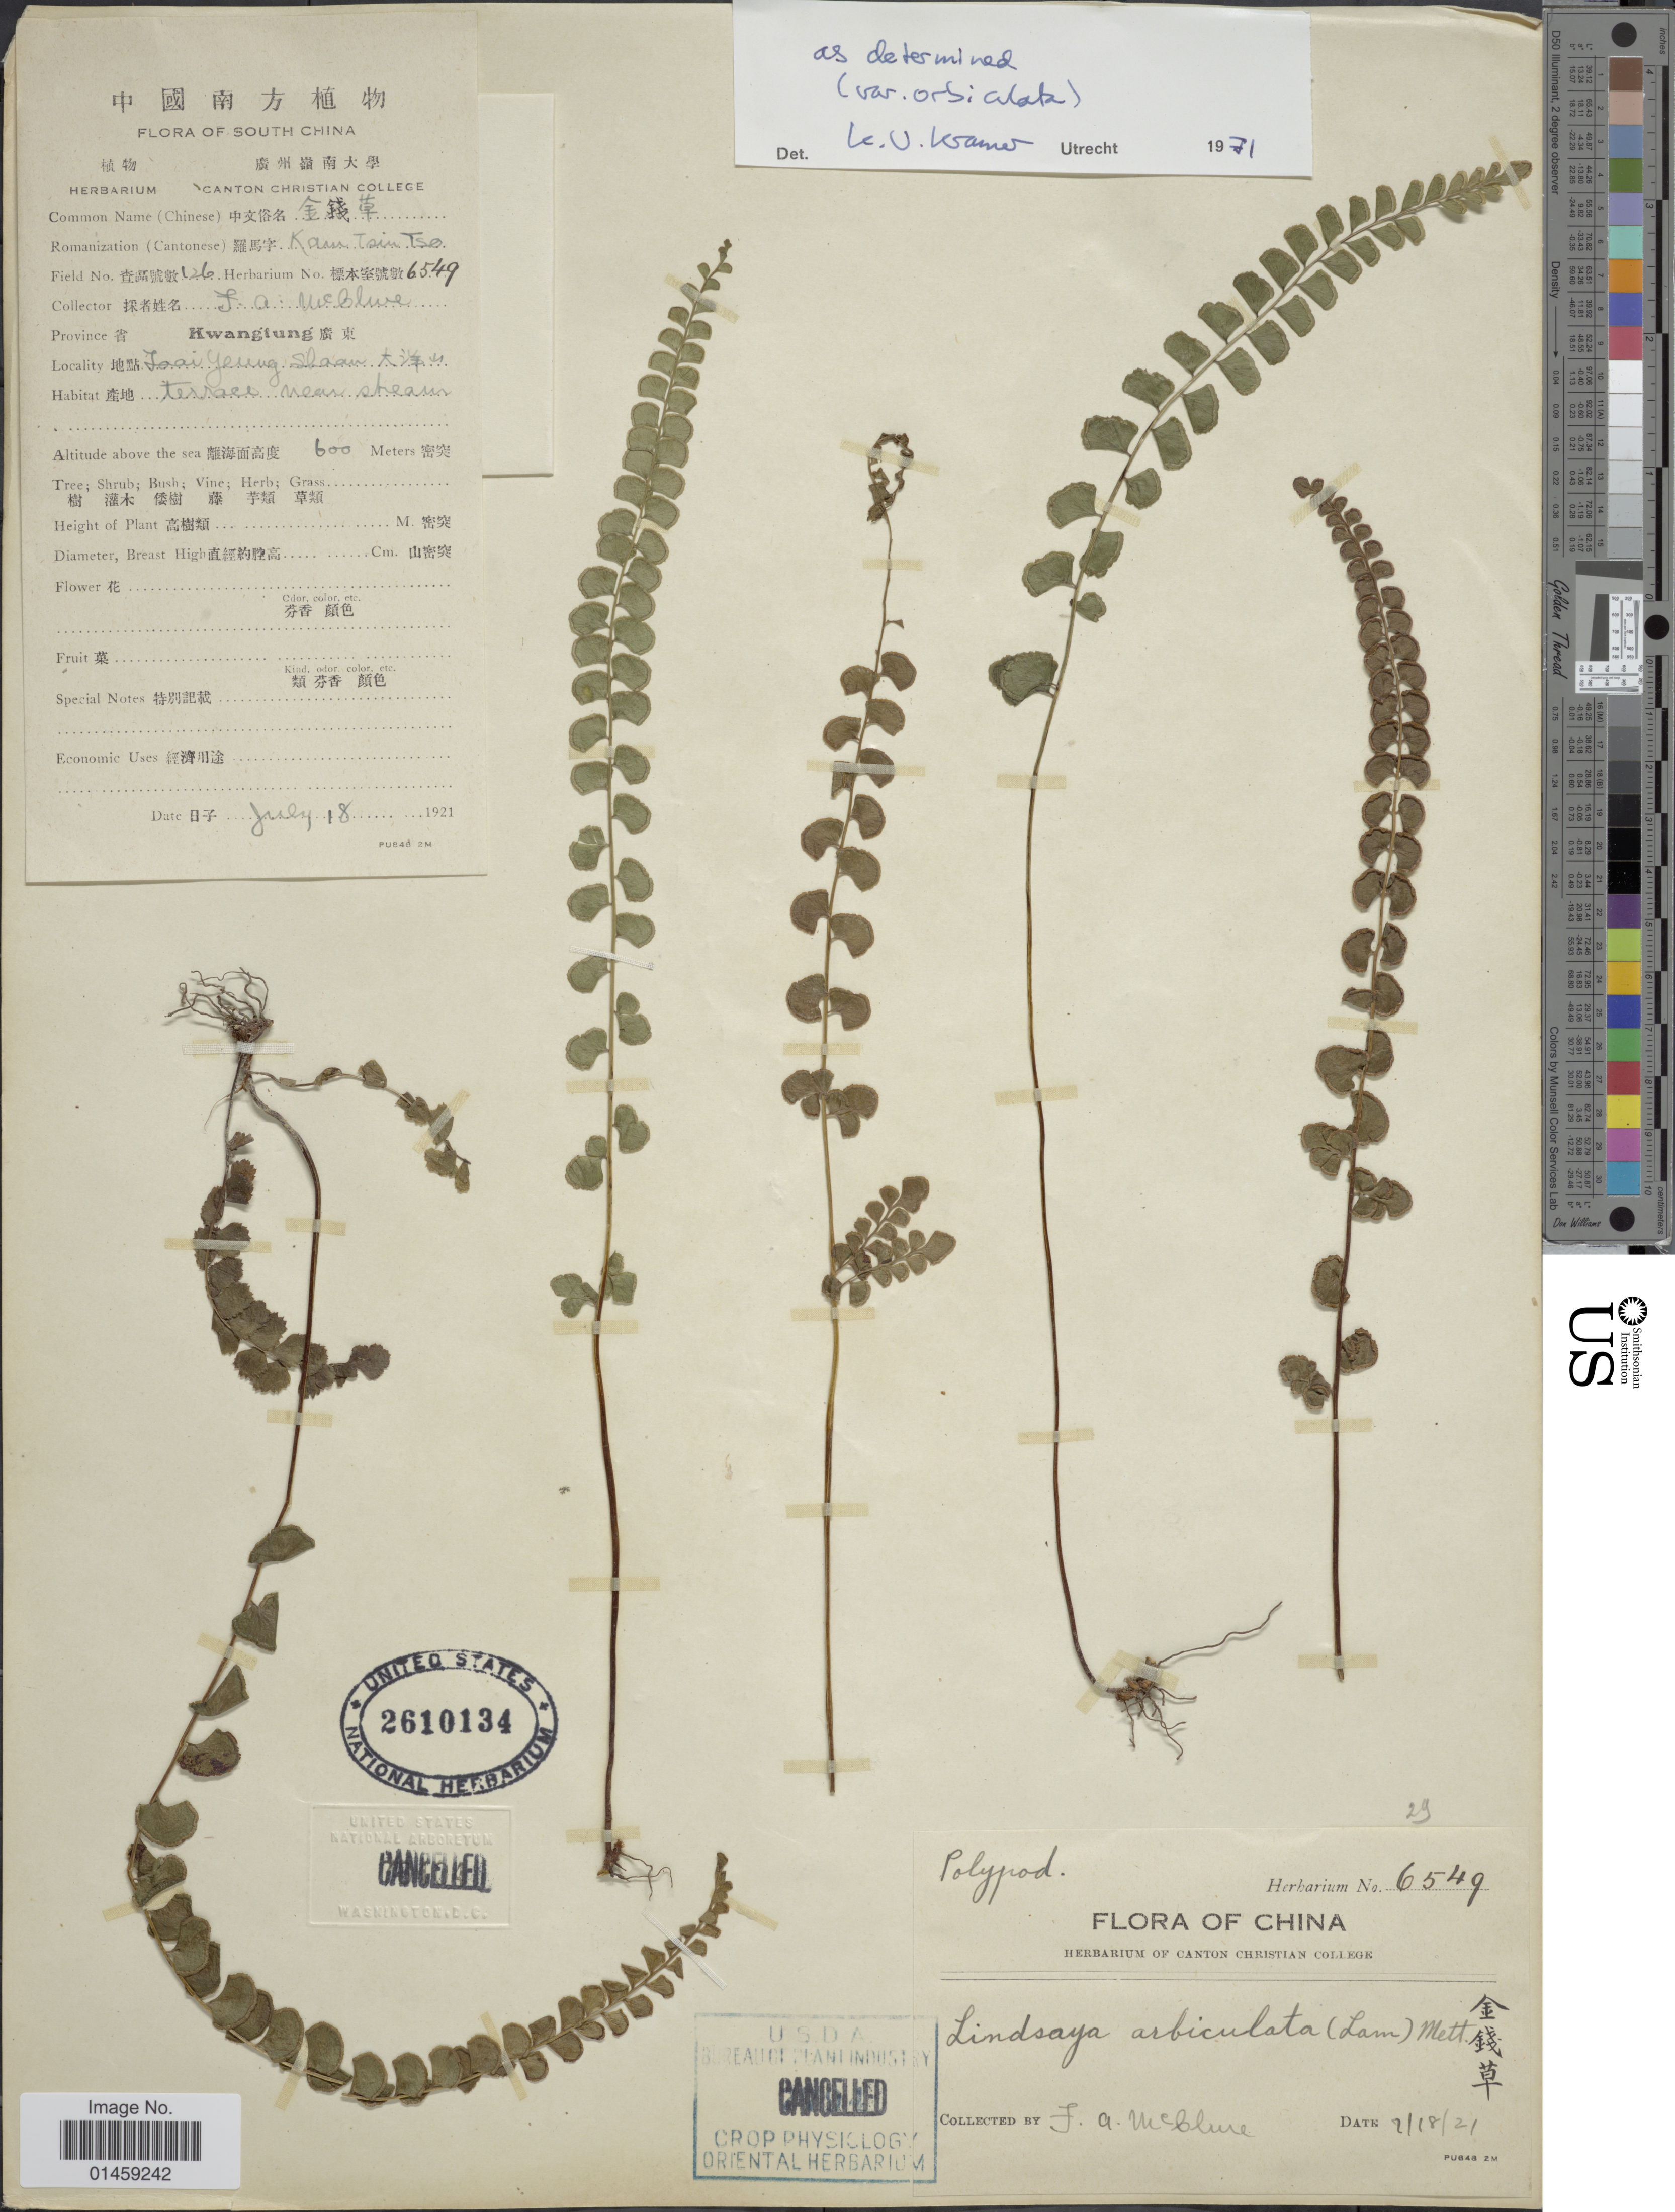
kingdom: Plantae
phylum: Tracheophyta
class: Polypodiopsida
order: Polypodiales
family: Lindsaeaceae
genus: Lindsaea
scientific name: Lindsaea orbiculata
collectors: F. A. McClure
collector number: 6549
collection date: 1921-02-18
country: China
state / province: Guangdong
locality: South China. Kwangtung. Taai Yeung Shaan. Terrae near stream. [interpreted]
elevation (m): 600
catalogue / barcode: US 2610134